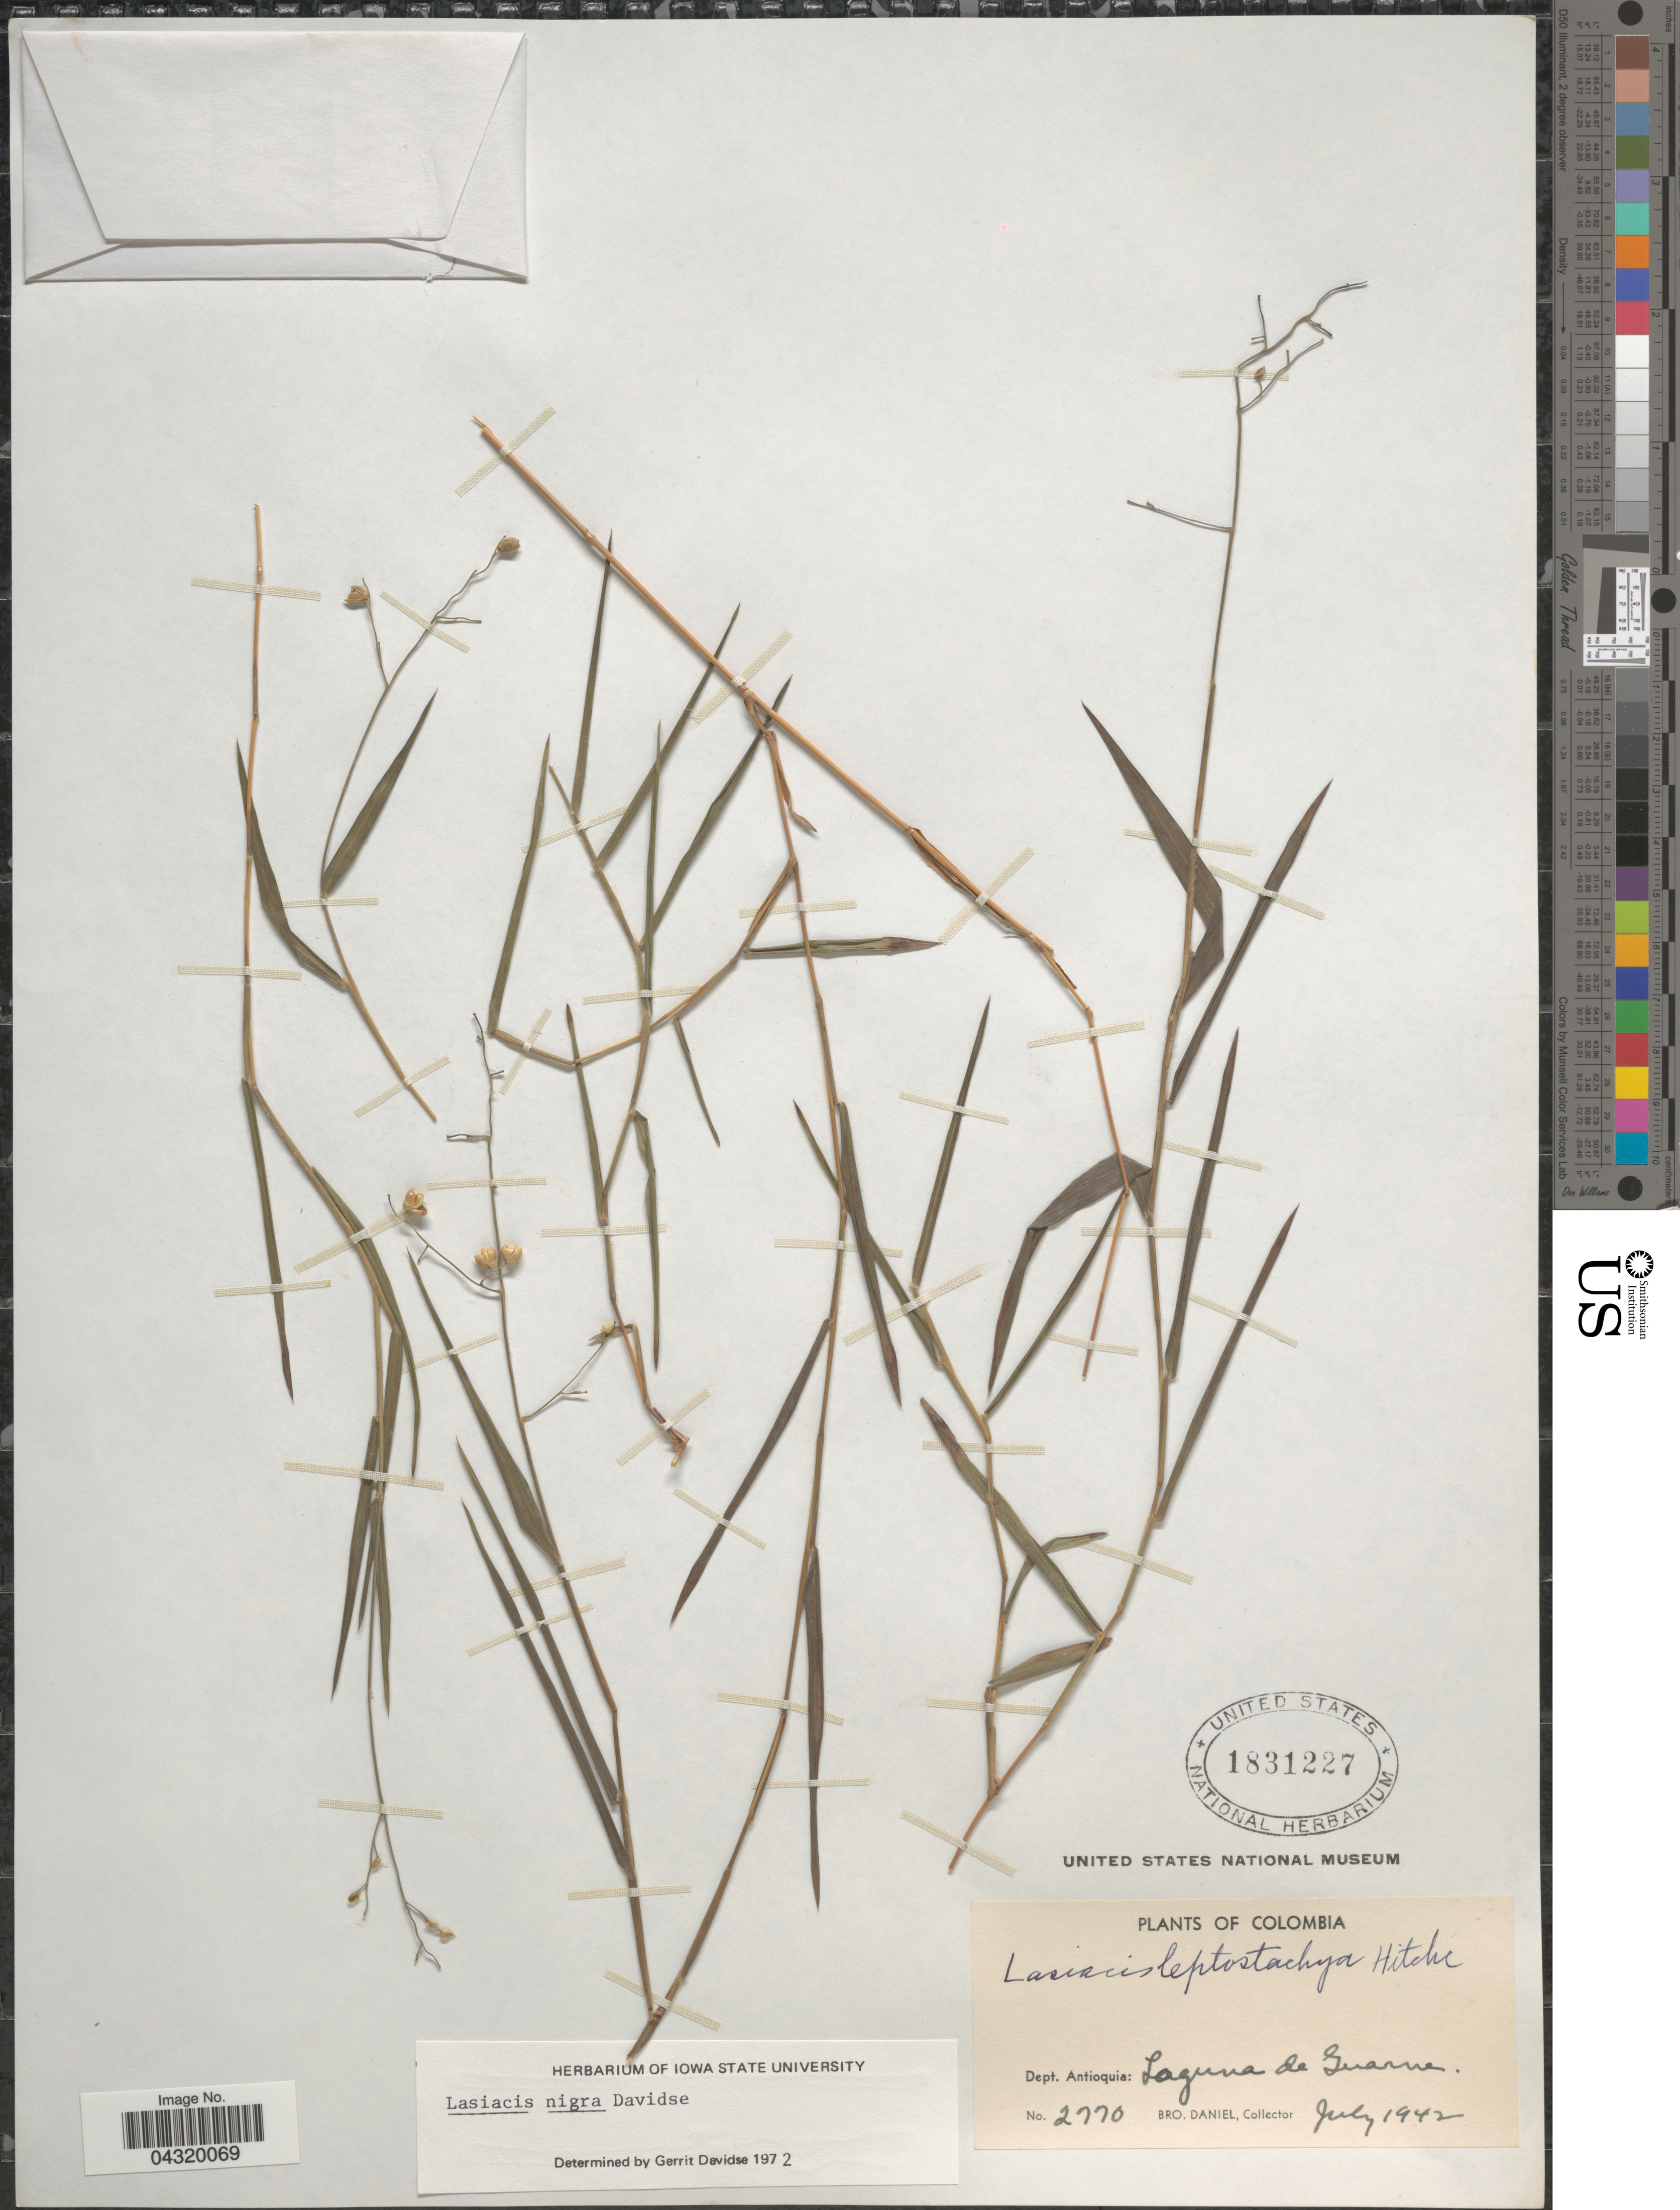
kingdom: Plantae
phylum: Tracheophyta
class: Liliopsida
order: Poales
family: Poaceae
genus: Lasiacis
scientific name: Lasiacis nigra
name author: Davidse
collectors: Bro. Daniel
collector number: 2770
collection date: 1942-07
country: Colombia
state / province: Antioquia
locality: Dept. Antioquia: Laguna de Guarne.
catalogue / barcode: US 1831227